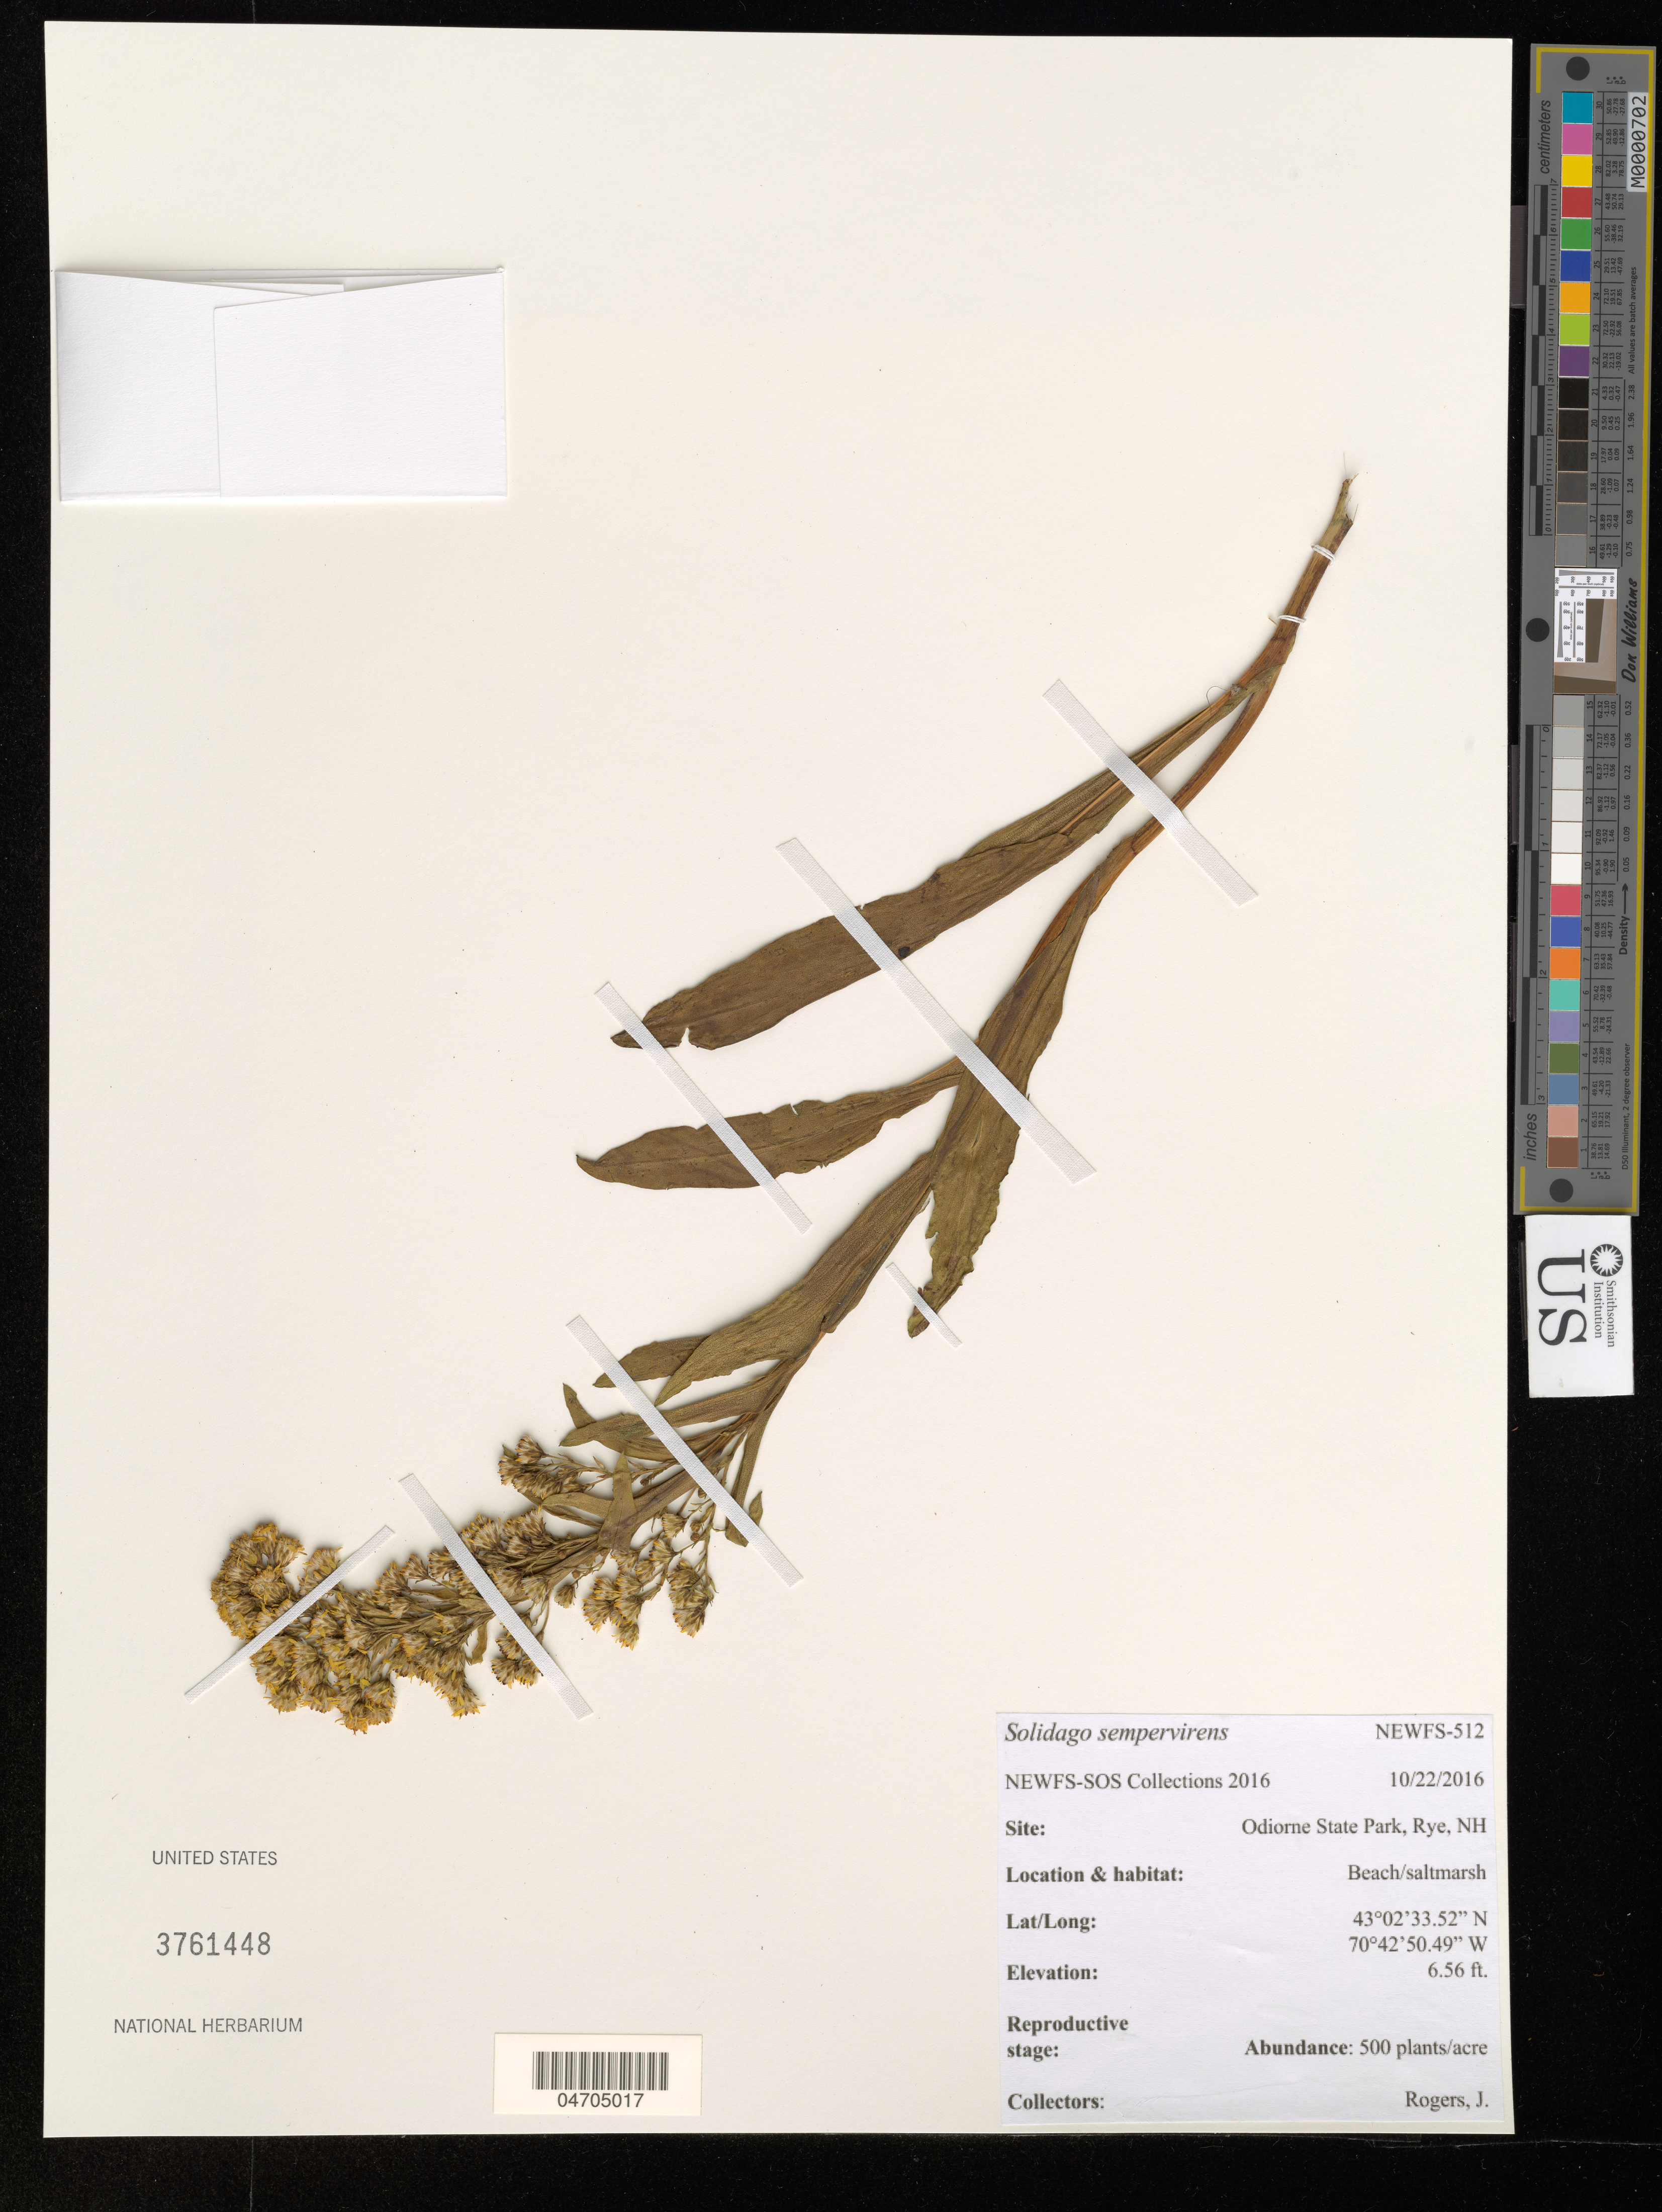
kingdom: Plantae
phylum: Tracheophyta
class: Magnoliopsida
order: Asterales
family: Asteraceae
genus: Solidago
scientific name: Solidago sempervirens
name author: L.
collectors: J. Rogers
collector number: NEWFS-512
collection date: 2016-10-22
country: United States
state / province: New Hampshire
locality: Odiorne State Park, Rye.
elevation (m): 2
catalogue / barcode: US 3761448